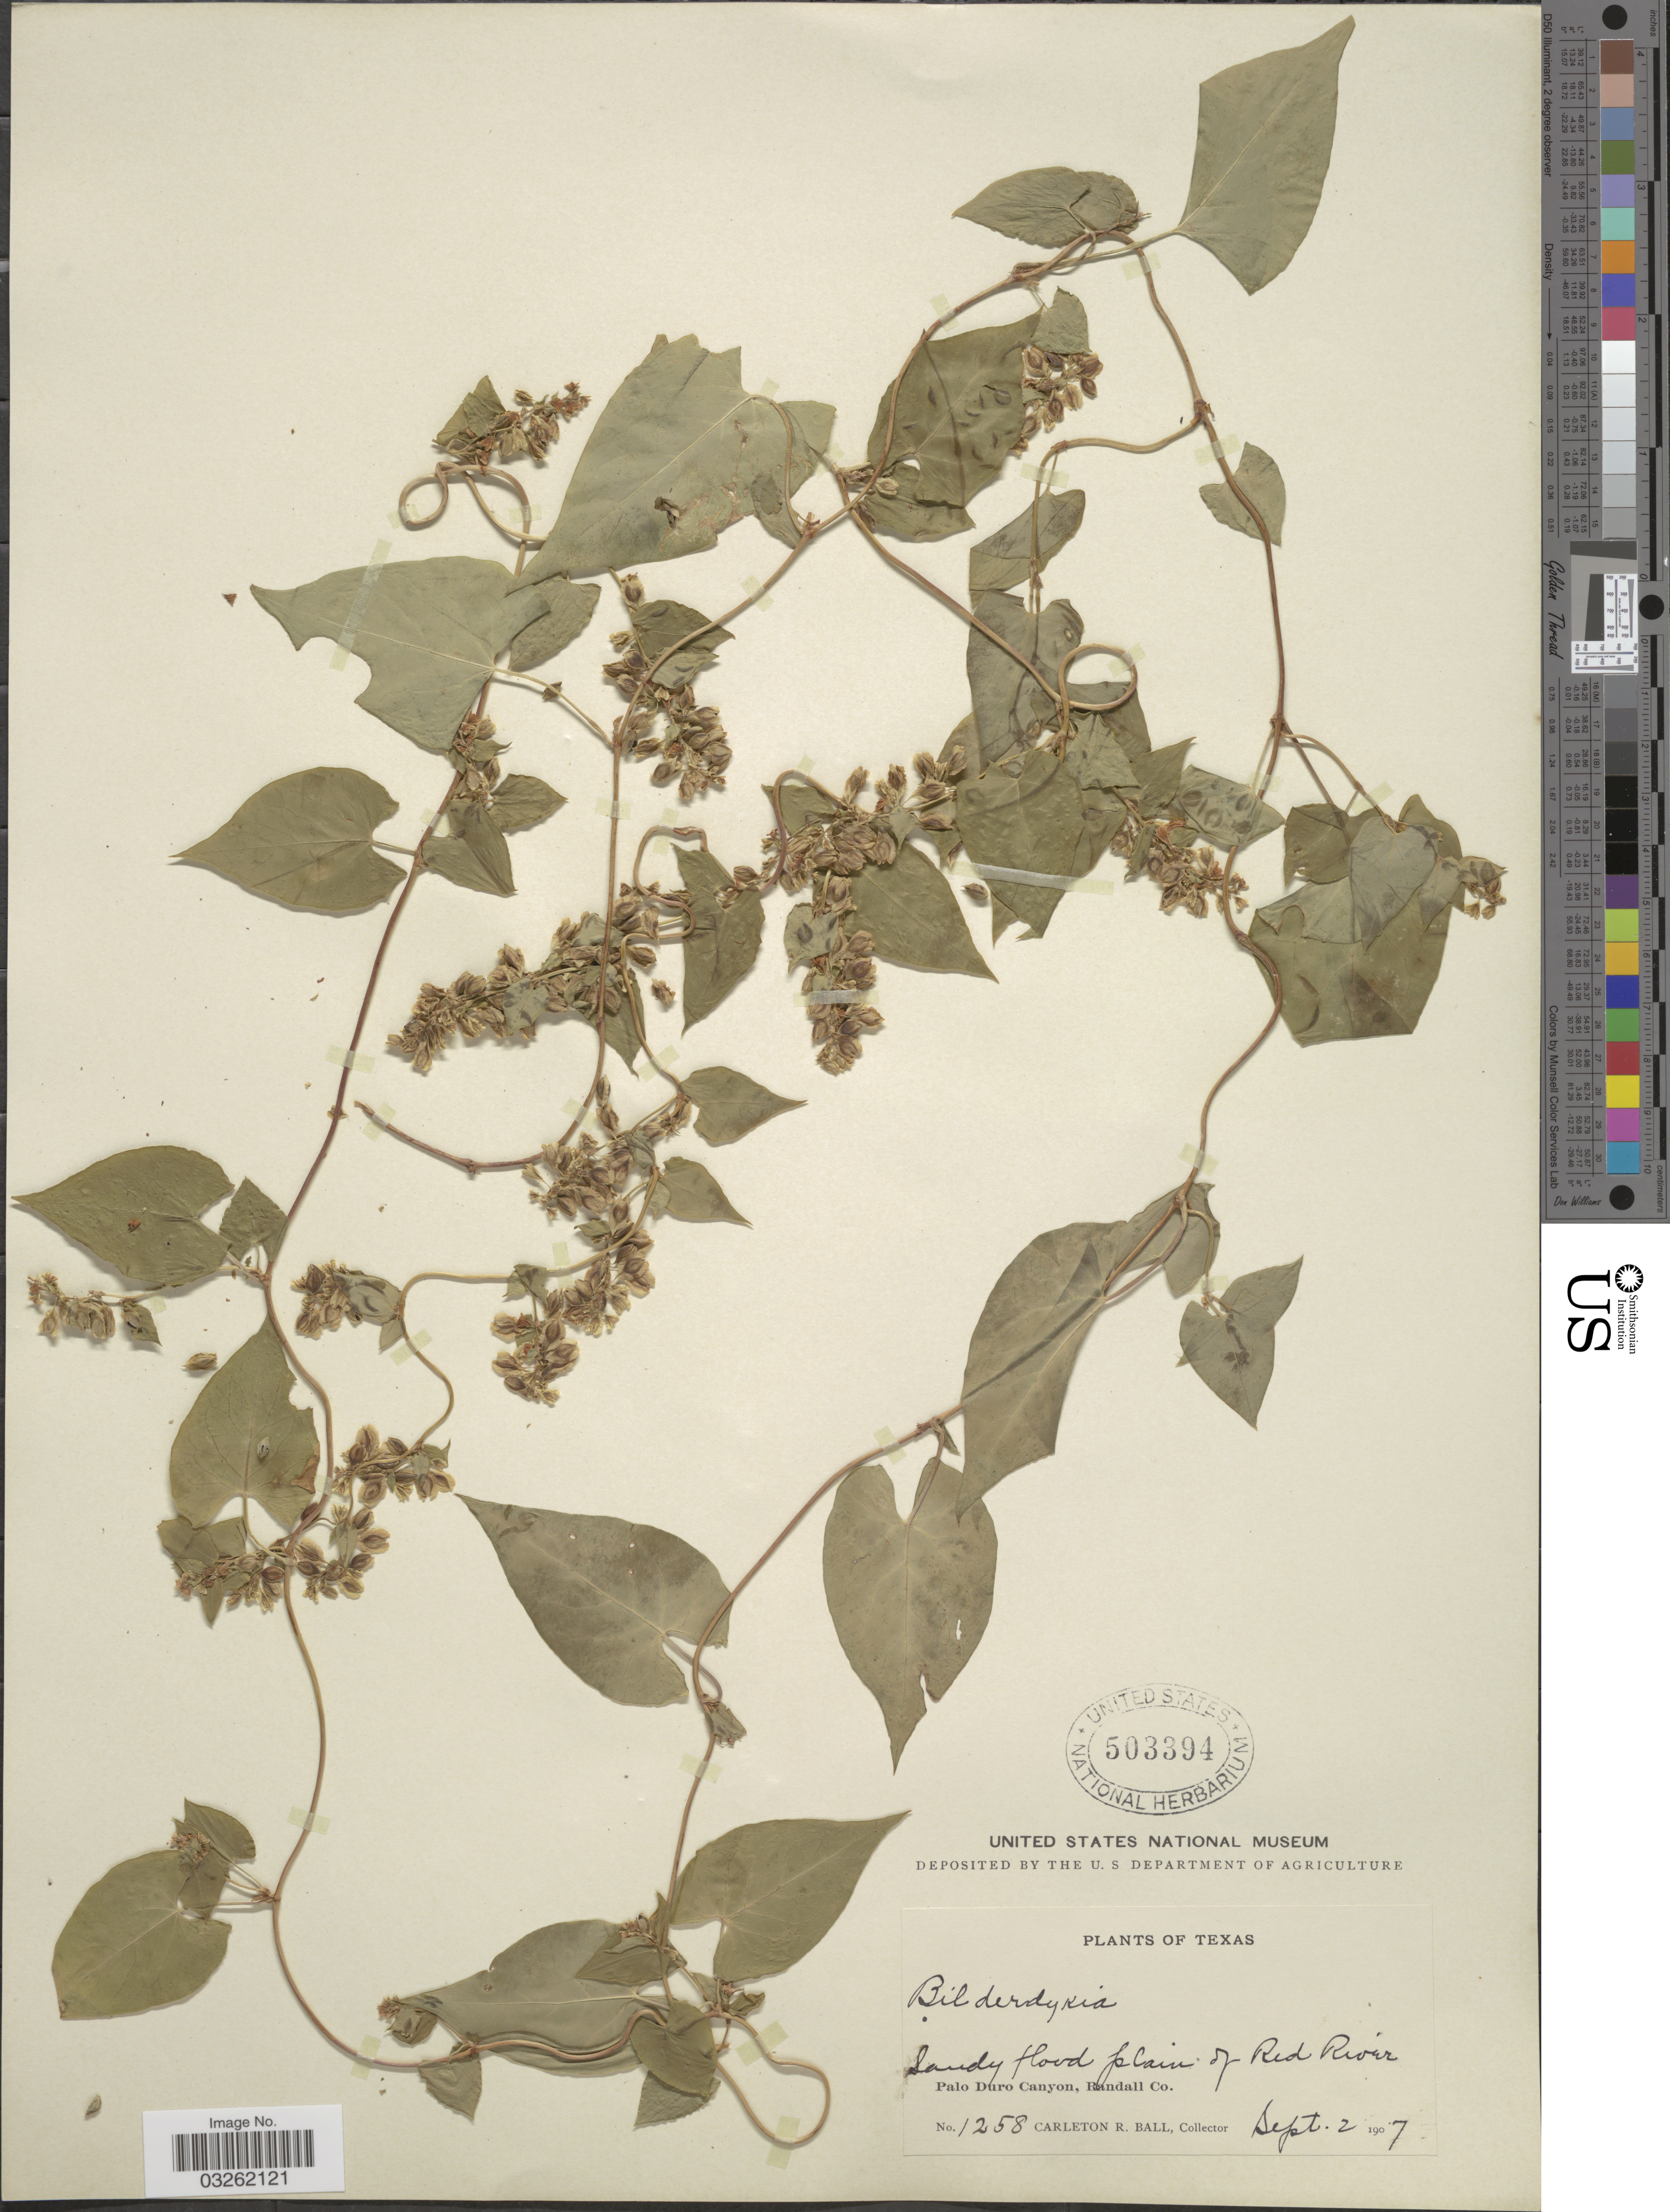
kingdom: Plantae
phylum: Tracheophyta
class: Magnoliopsida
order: Caryophyllales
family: Polygonaceae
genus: Fallopia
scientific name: Fallopia scandens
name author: (L.) Holub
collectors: C. R. Ball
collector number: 1258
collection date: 1907-09-02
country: United States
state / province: Texas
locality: Sandy flood plain of Red River. Palo Duro Canyon, Randall Co.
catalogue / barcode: US 503394